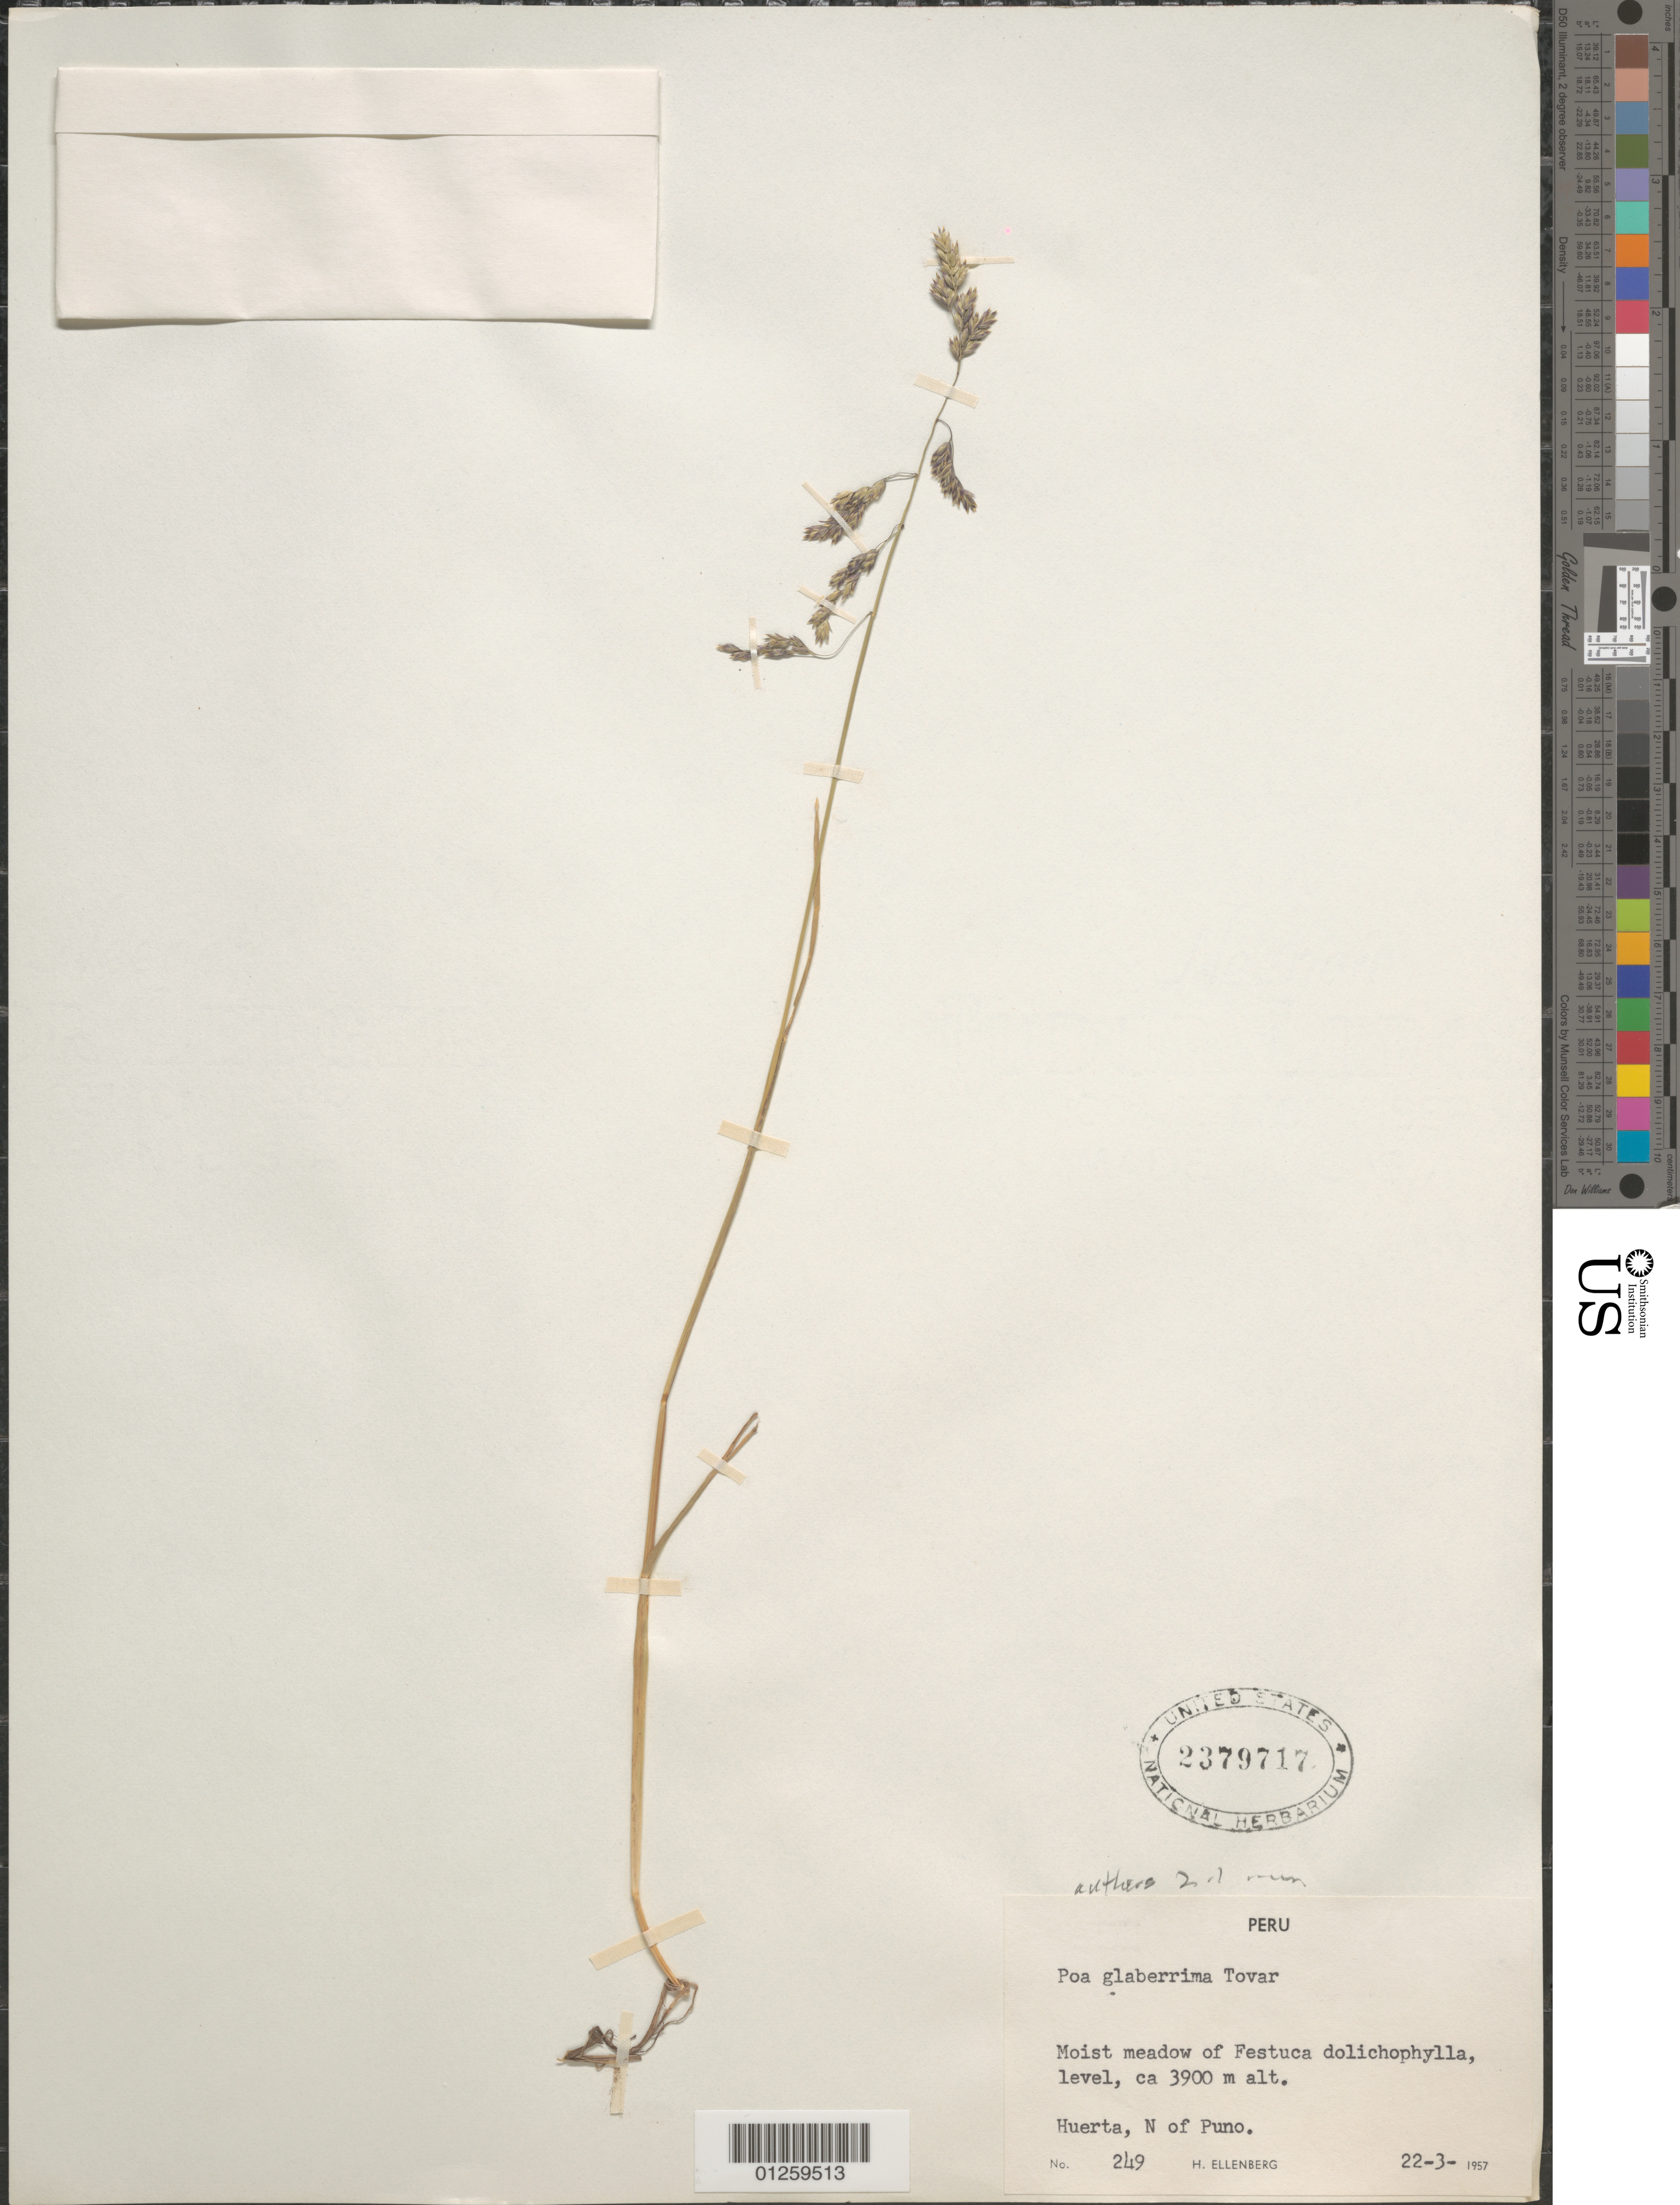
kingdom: Plantae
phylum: Tracheophyta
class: Liliopsida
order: Poales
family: Poaceae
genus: Poa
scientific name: Poa glaberrima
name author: Tovar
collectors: H. Ellenberg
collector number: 249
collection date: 1957-03-22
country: Peru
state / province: Puno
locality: Huerta, N of Puno.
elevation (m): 3900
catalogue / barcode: US 2379717